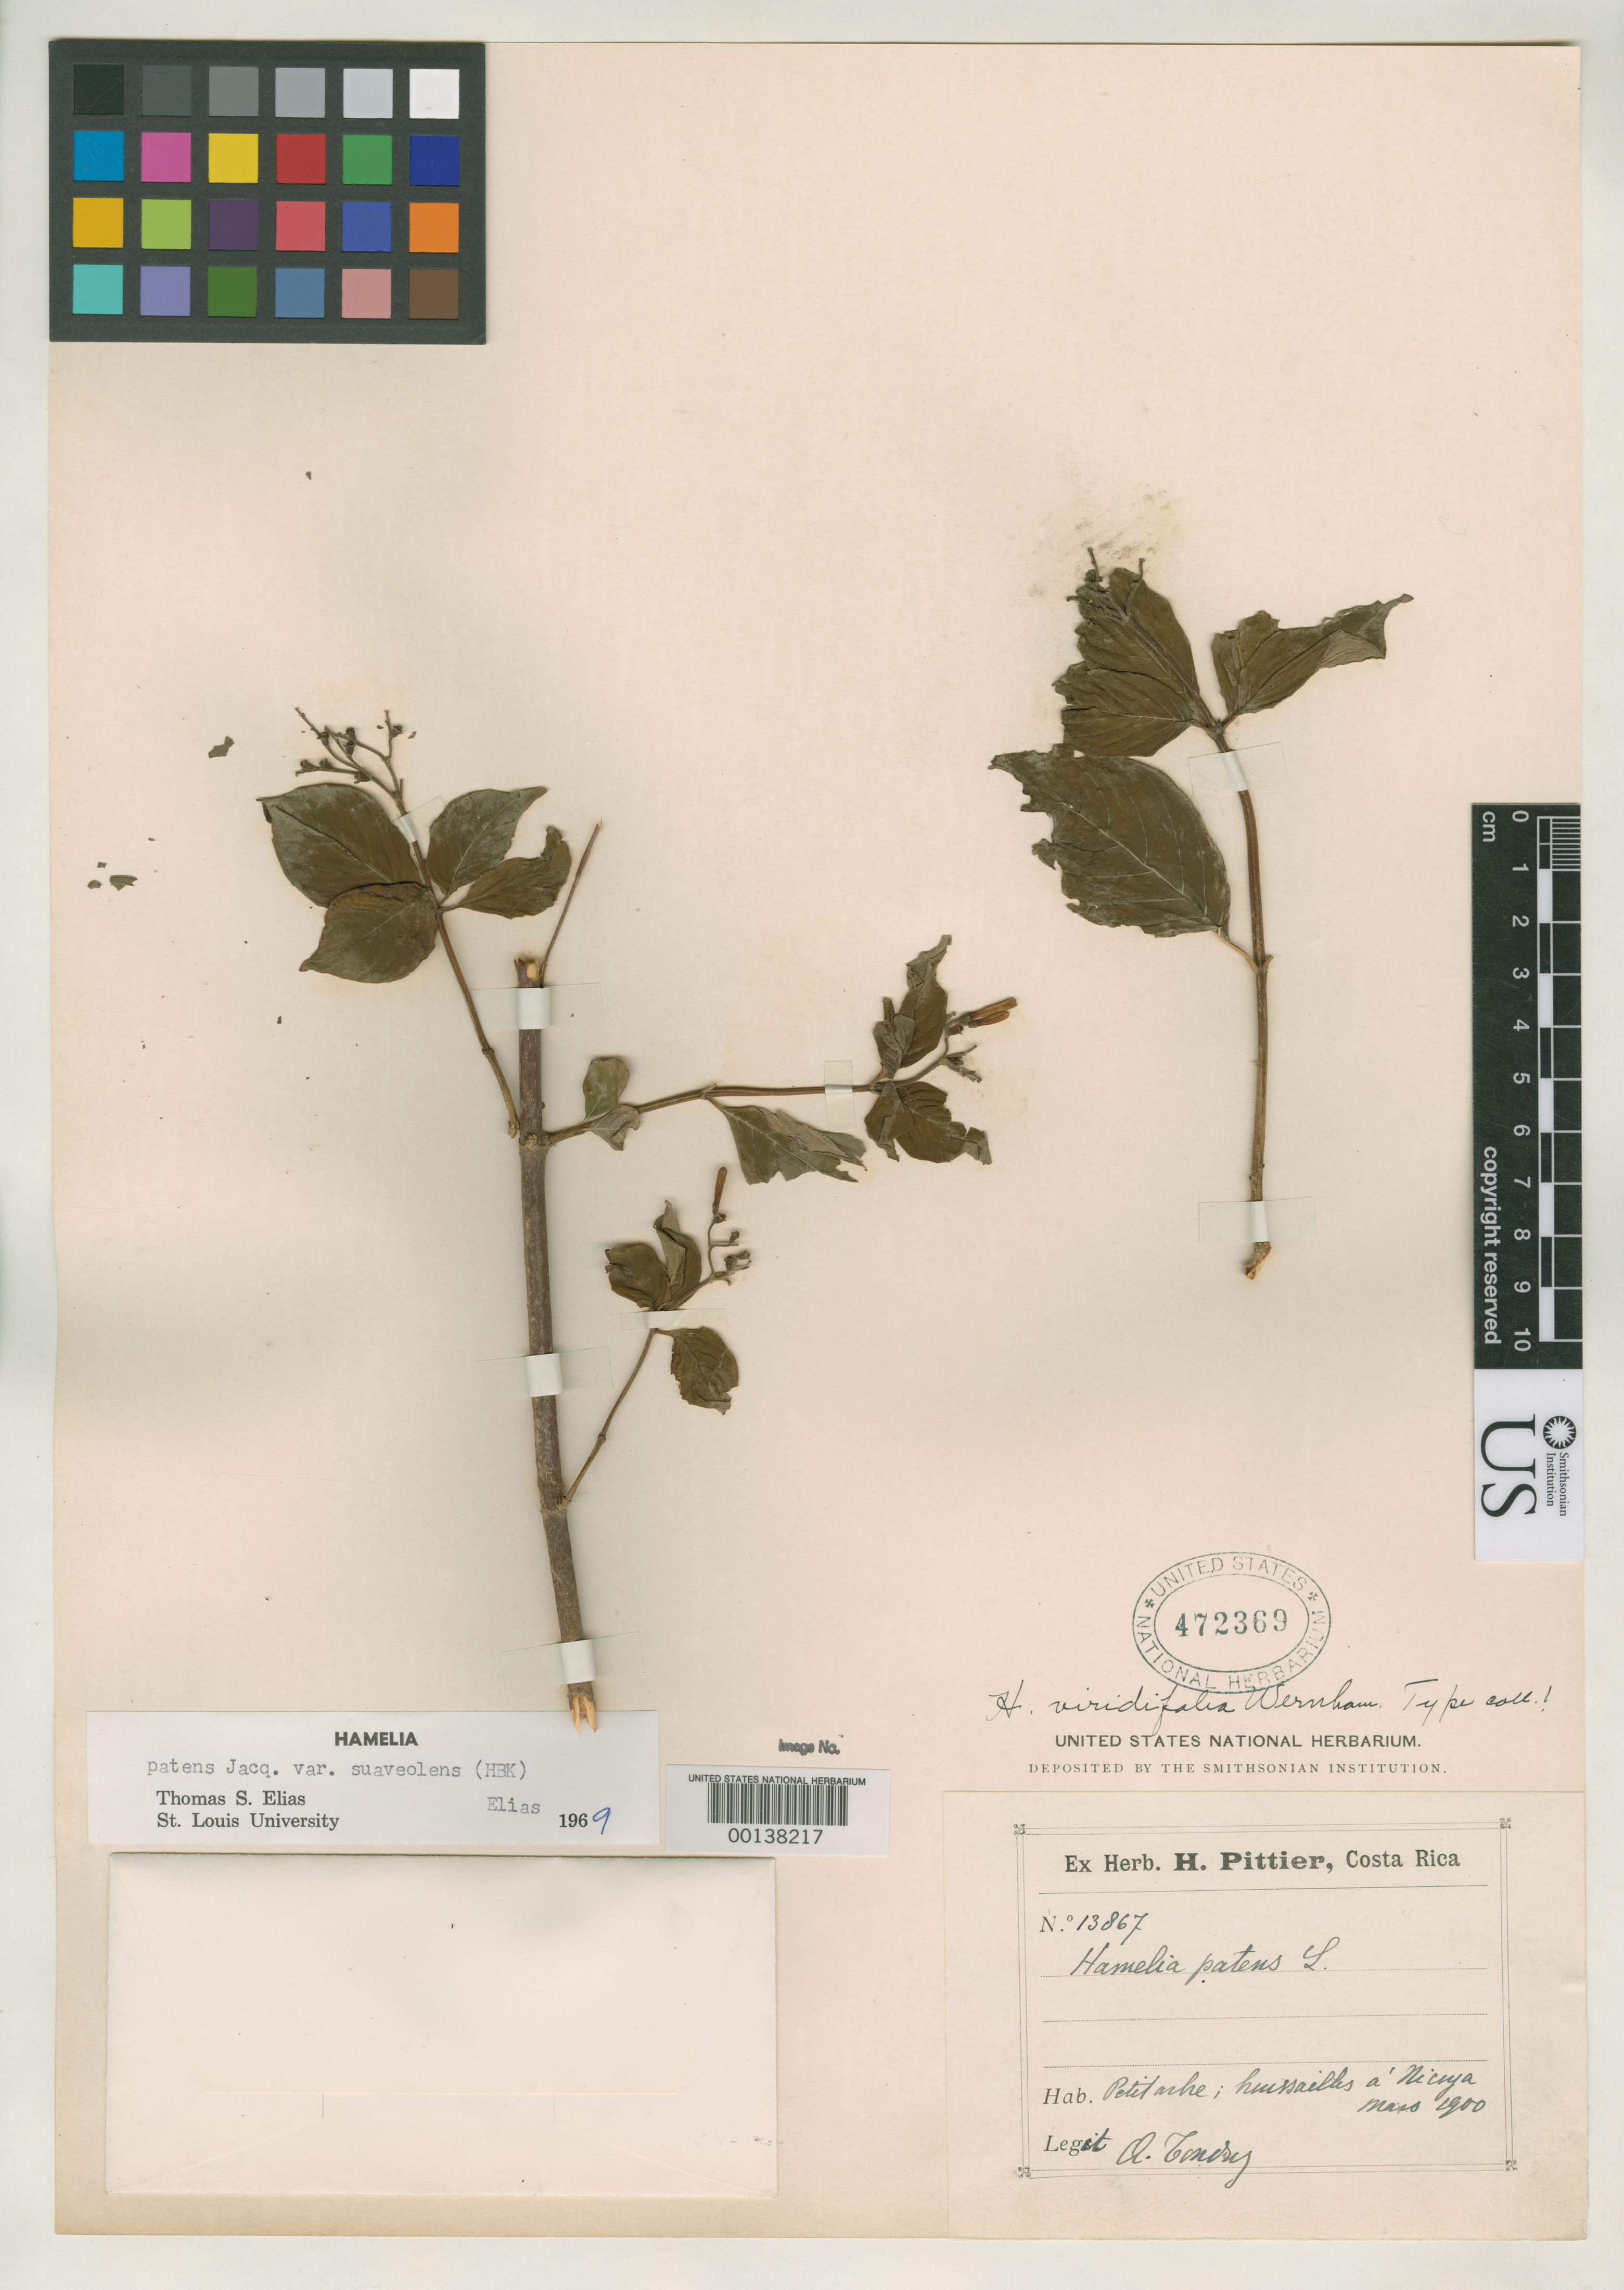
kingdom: Plantae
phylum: Tracheophyta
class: Magnoliopsida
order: Gentianales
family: Rubiaceae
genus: Hamelia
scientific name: Hamelia viridifolia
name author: Wernham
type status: Isotype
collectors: A. Tonduz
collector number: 13867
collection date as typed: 1900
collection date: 1900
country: Costa Rica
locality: Nicoya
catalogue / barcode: US 472369